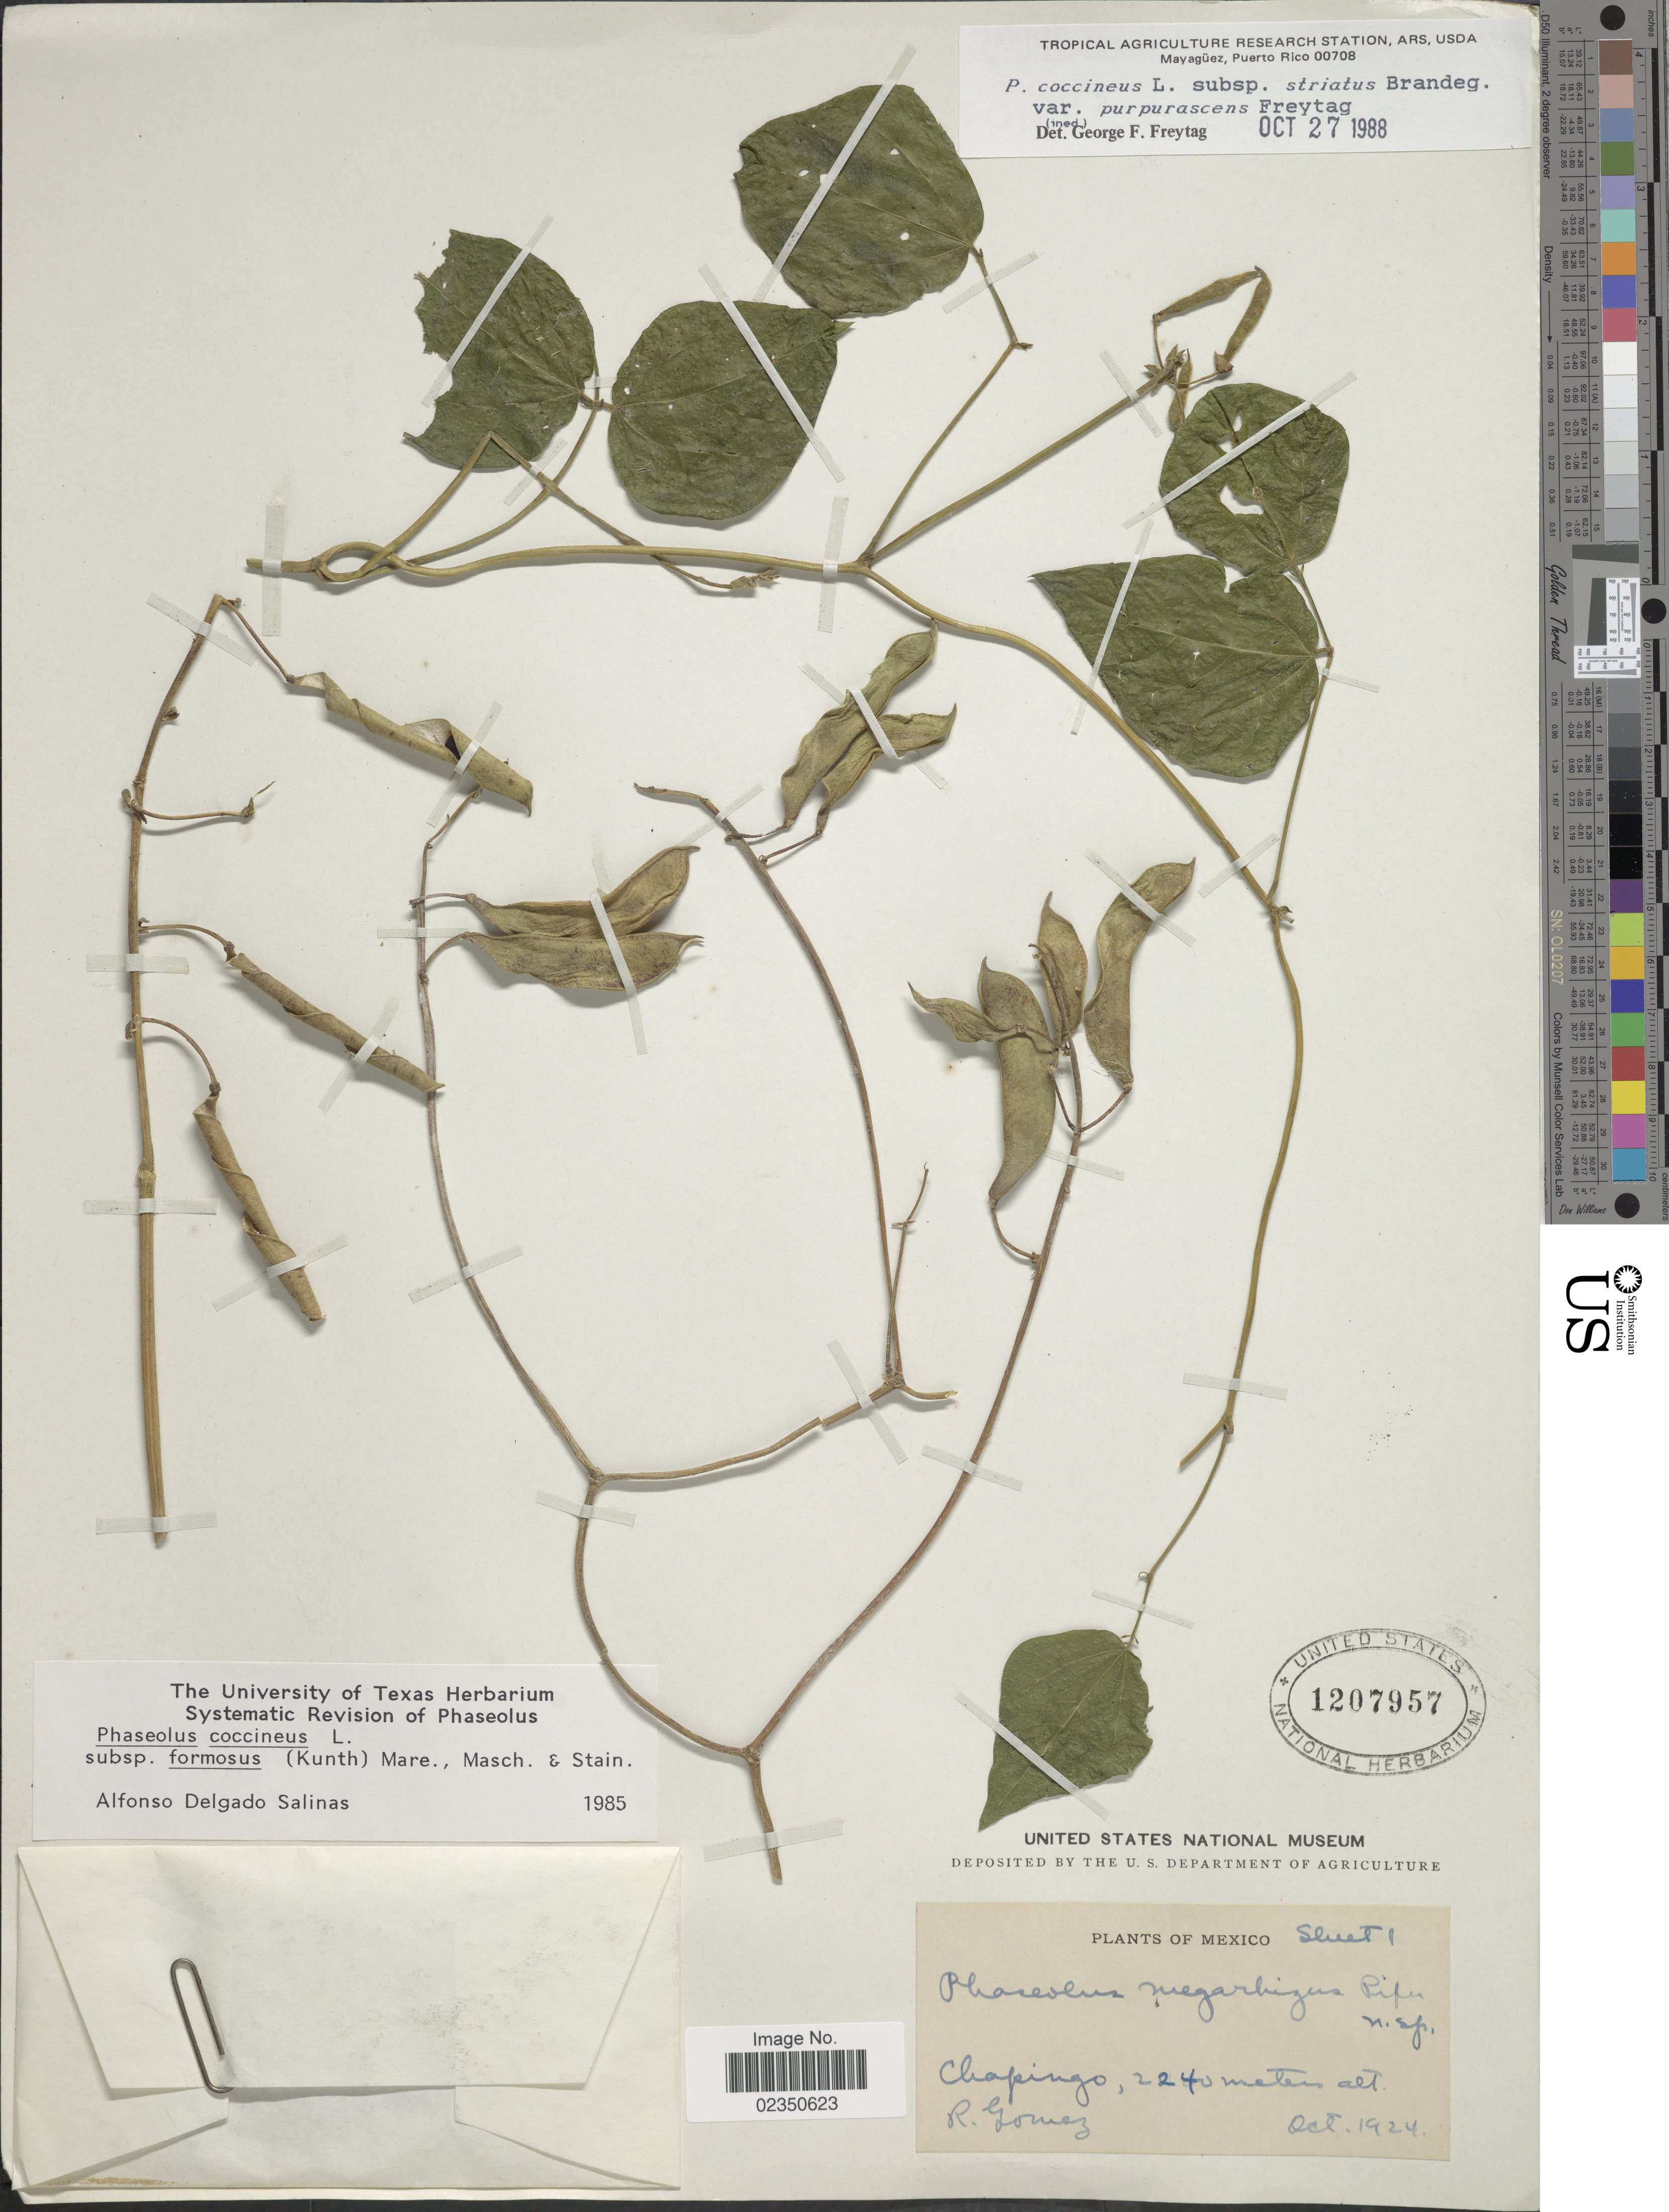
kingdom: Plantae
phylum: Tracheophyta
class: Magnoliopsida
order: Fabales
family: Fabaceae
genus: Phaseolus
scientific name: Phaseolus coccineus var. purpurascens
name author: Freytag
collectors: R. Gómez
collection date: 1924-10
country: Mexico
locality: Chapingo.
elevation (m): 2240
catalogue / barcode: US 1207957